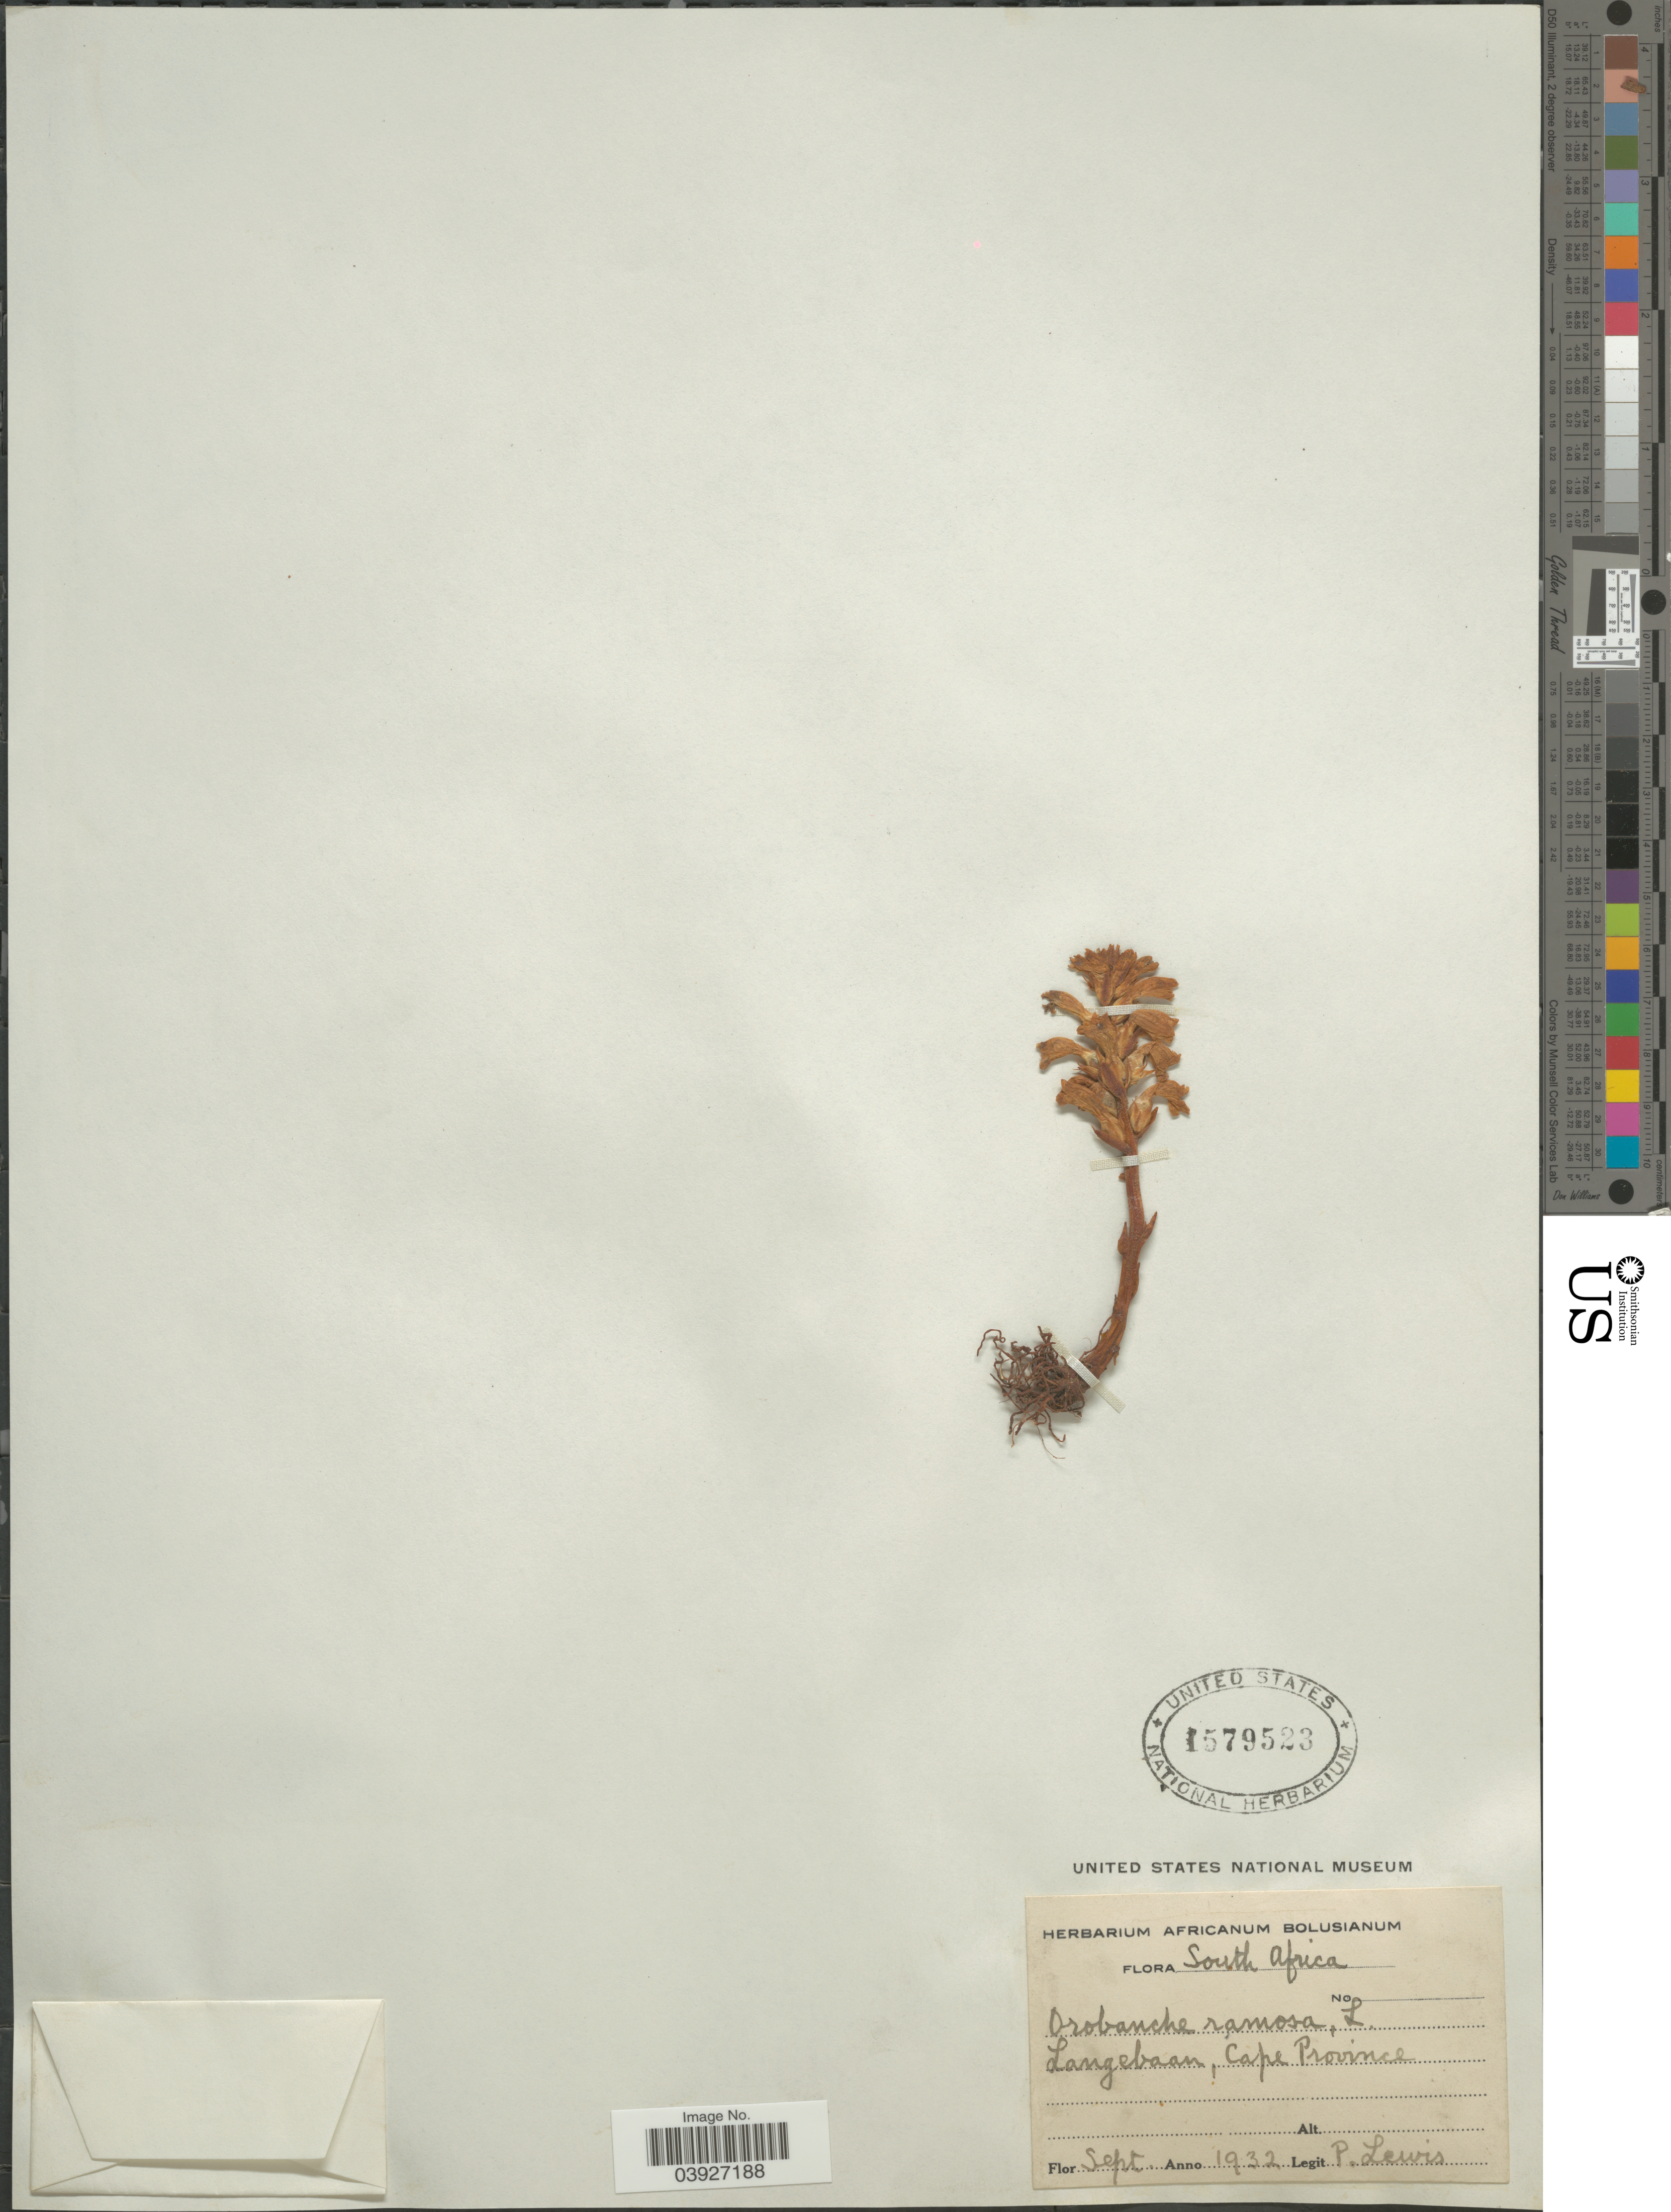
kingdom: Plantae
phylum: Tracheophyta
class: Magnoliopsida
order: Lamiales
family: Orobanchaceae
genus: Orobanche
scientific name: Orobanche ramosa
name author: L.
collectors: P. Lewis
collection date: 1932-09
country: South Africa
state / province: Western Cape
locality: Langebaan.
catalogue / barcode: US 1579523